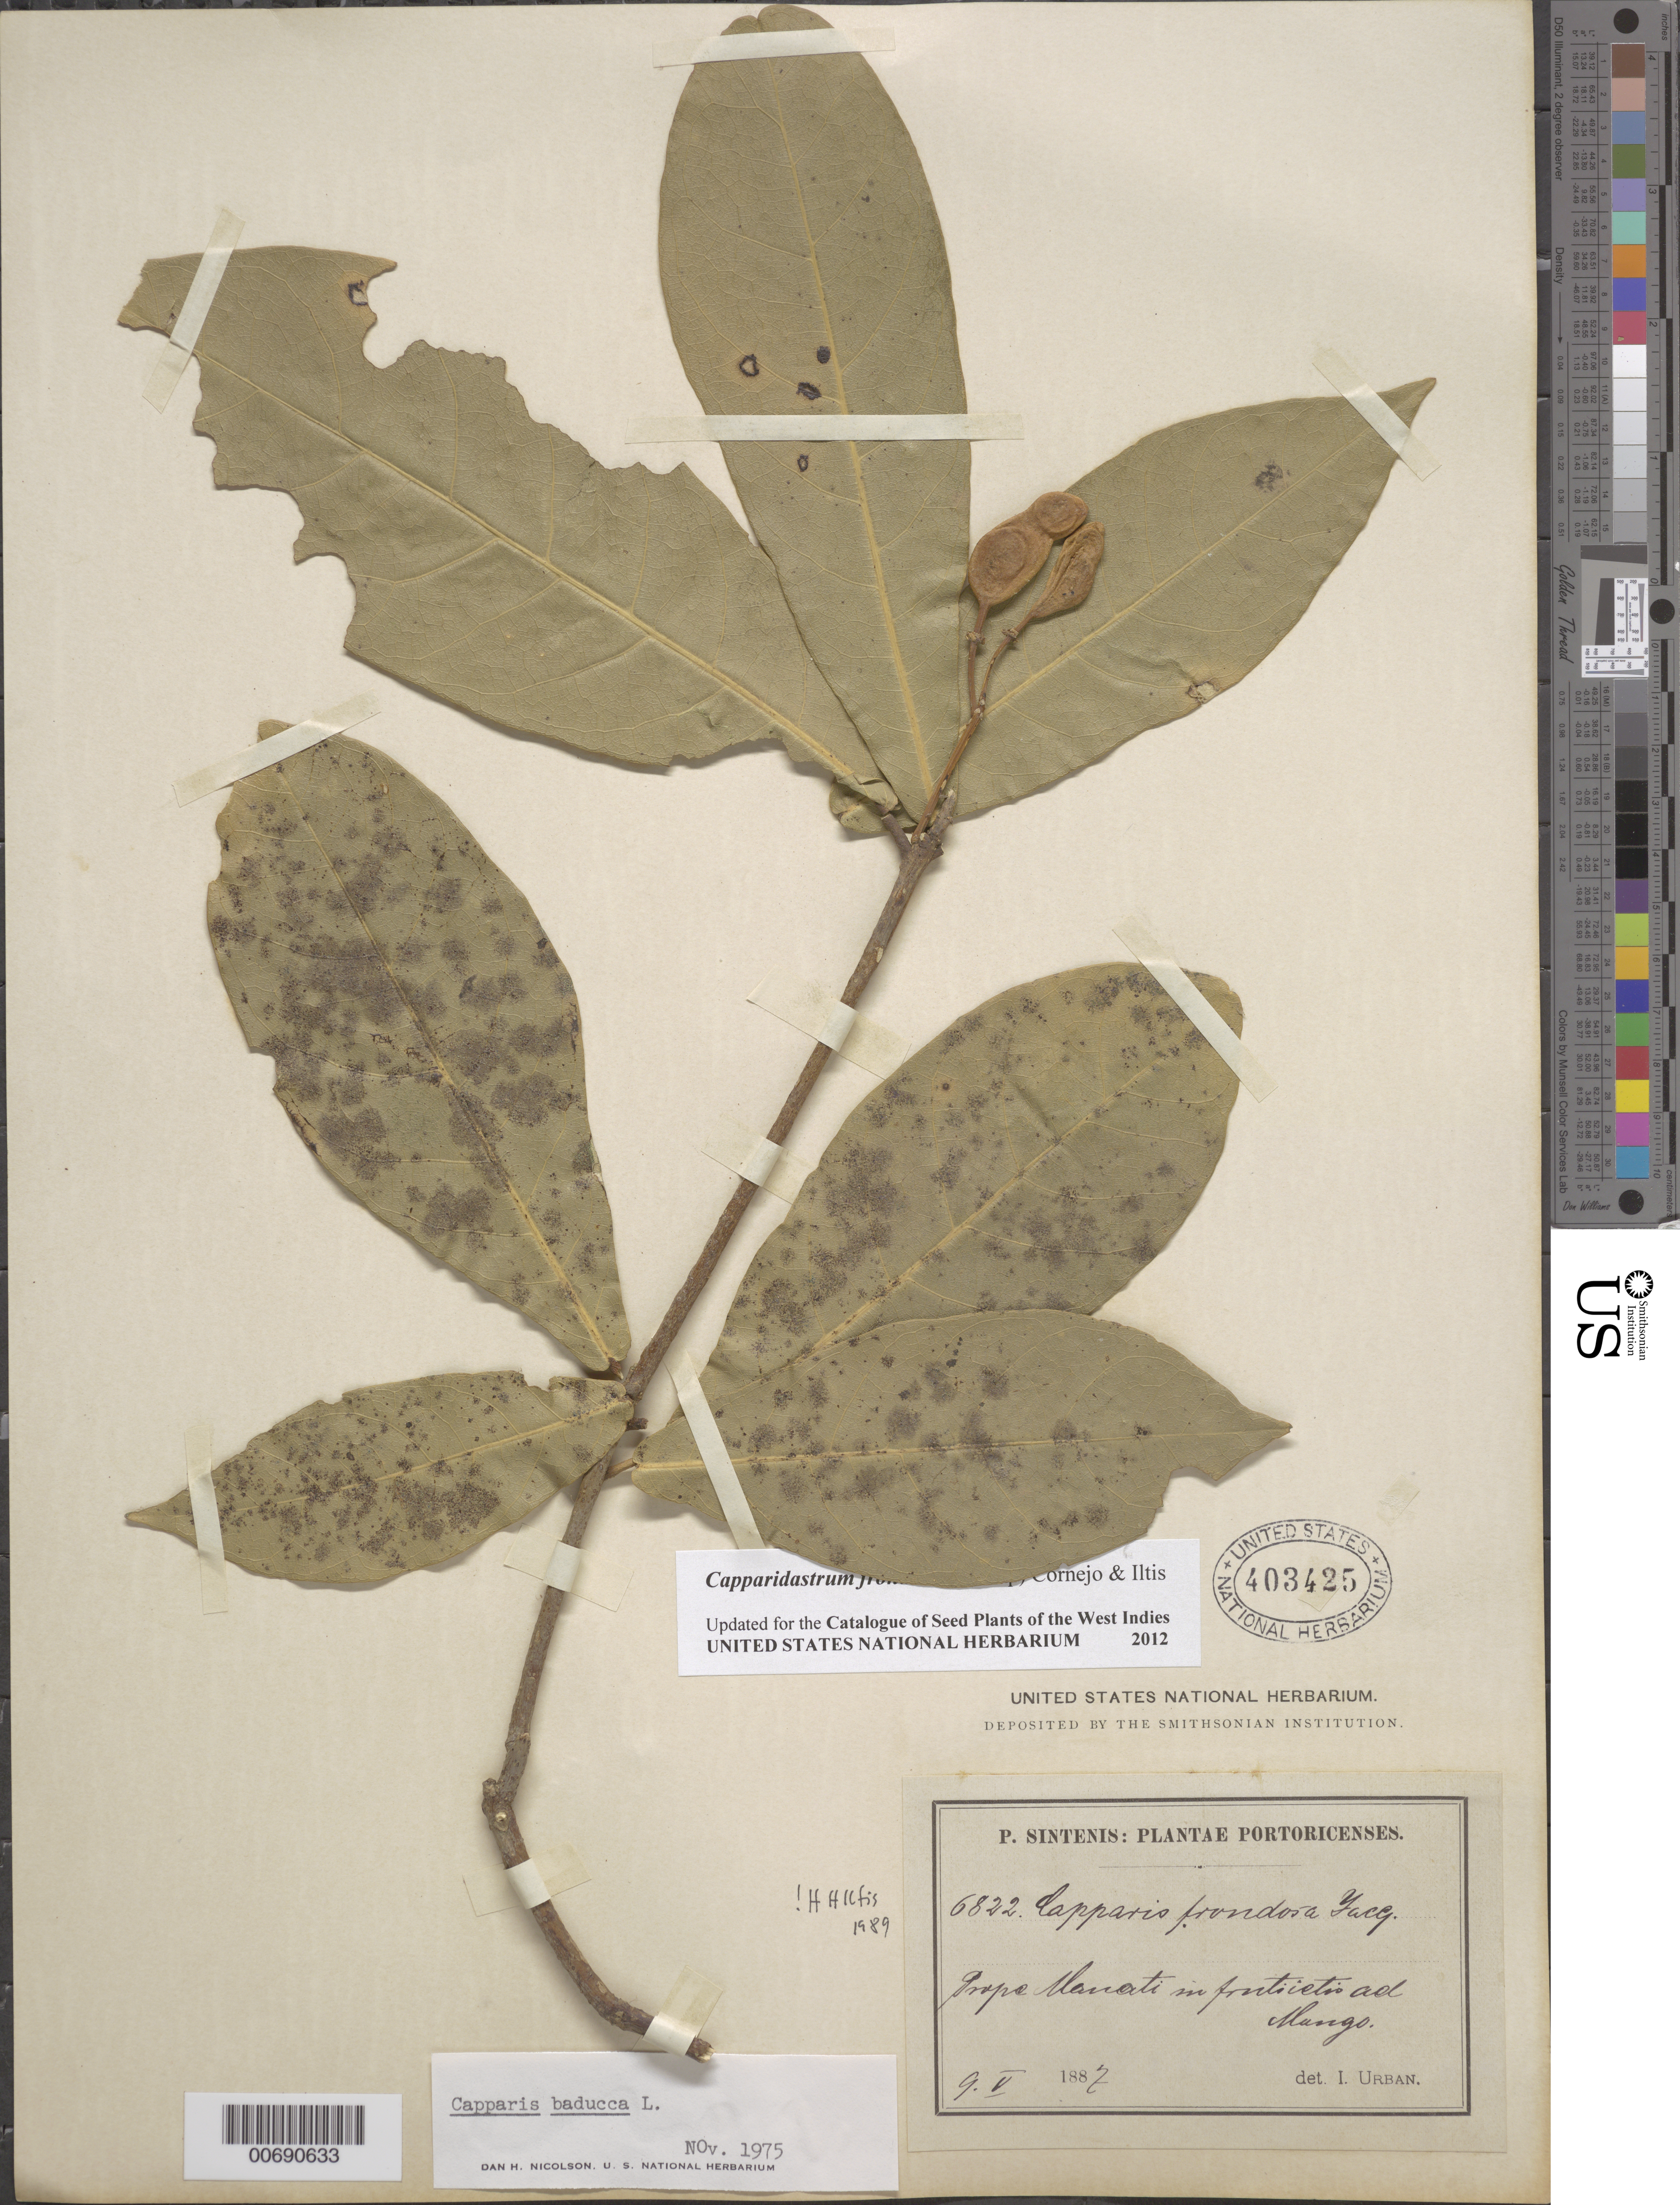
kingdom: Plantae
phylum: Tracheophyta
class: Magnoliopsida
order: Brassicales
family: Capparaceae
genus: Capparis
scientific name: Capparis frondosa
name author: Jacq.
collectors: P. Sintenis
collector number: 6822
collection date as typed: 09 May 1887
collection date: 1887-05-09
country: Puerto Rico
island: Greater Antilles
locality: Prope Manati.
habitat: in fruticetis ad Mango.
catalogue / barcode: US 403425